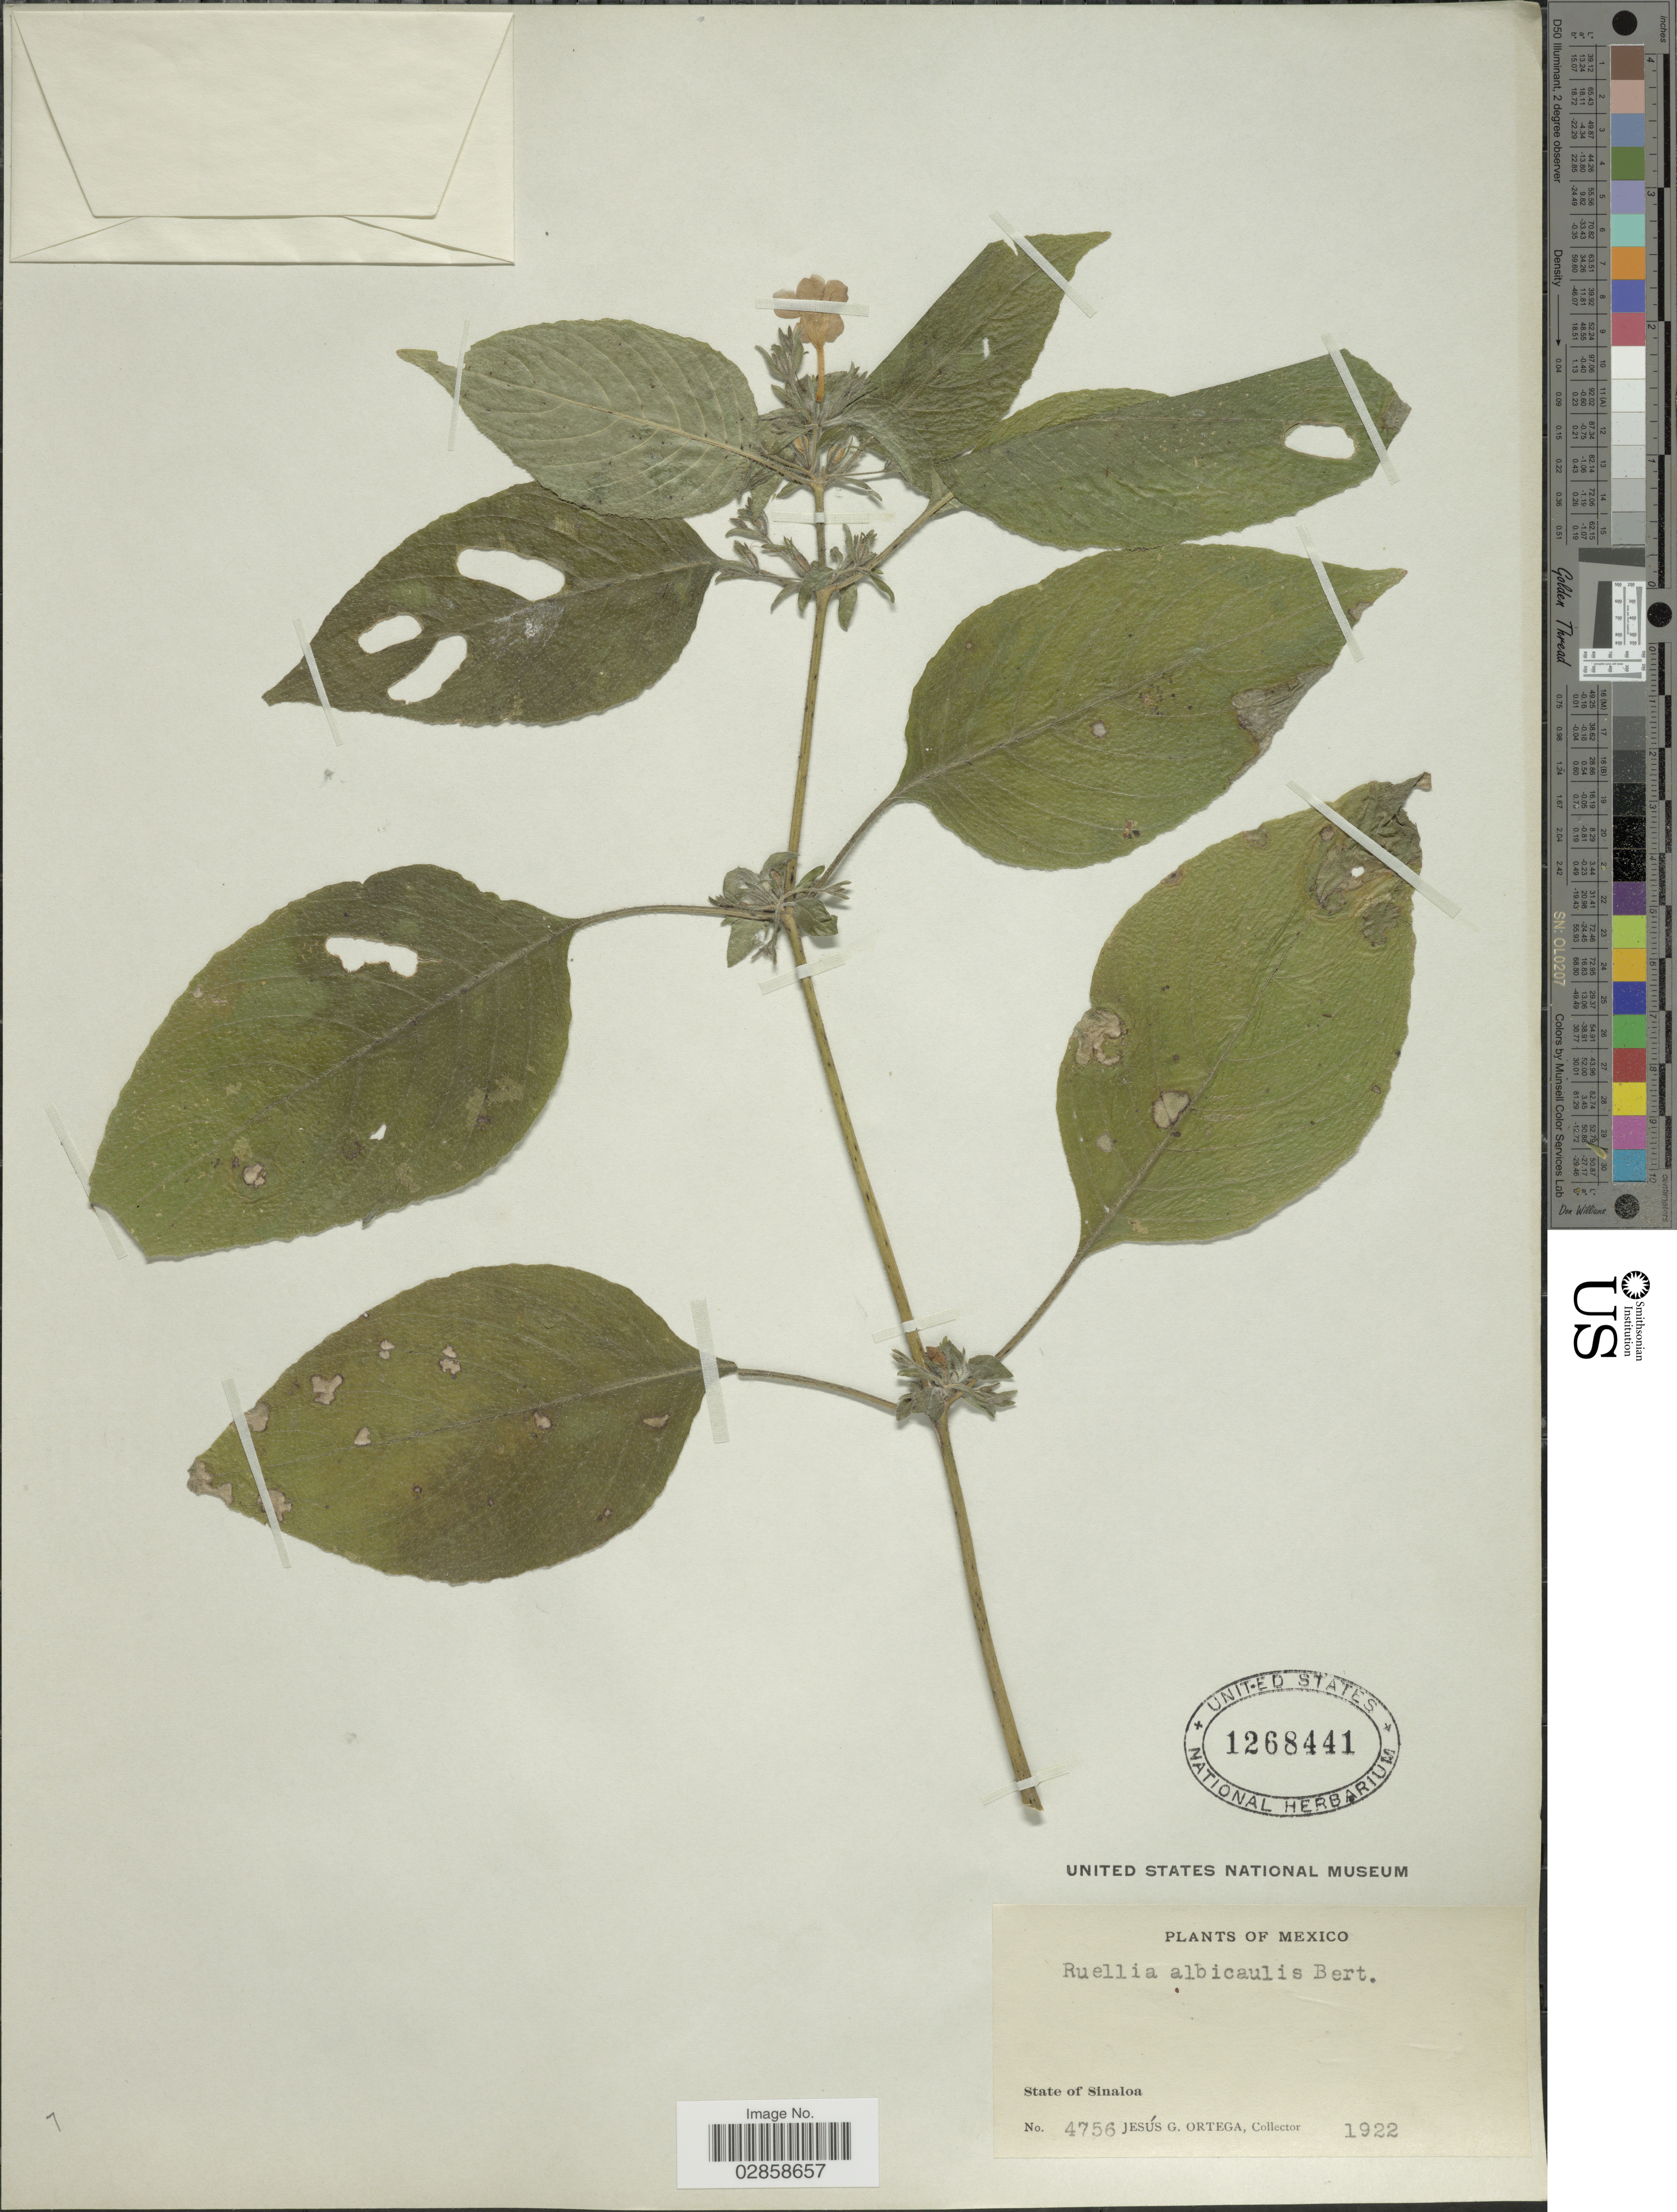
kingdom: Plantae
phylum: Tracheophyta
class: Magnoliopsida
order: Lamiales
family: Acanthaceae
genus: Ruellia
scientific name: Ruellia inundata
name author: Kunth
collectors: J. Ortega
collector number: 4756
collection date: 1922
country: Mexico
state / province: Sinaloa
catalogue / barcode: US 1268441